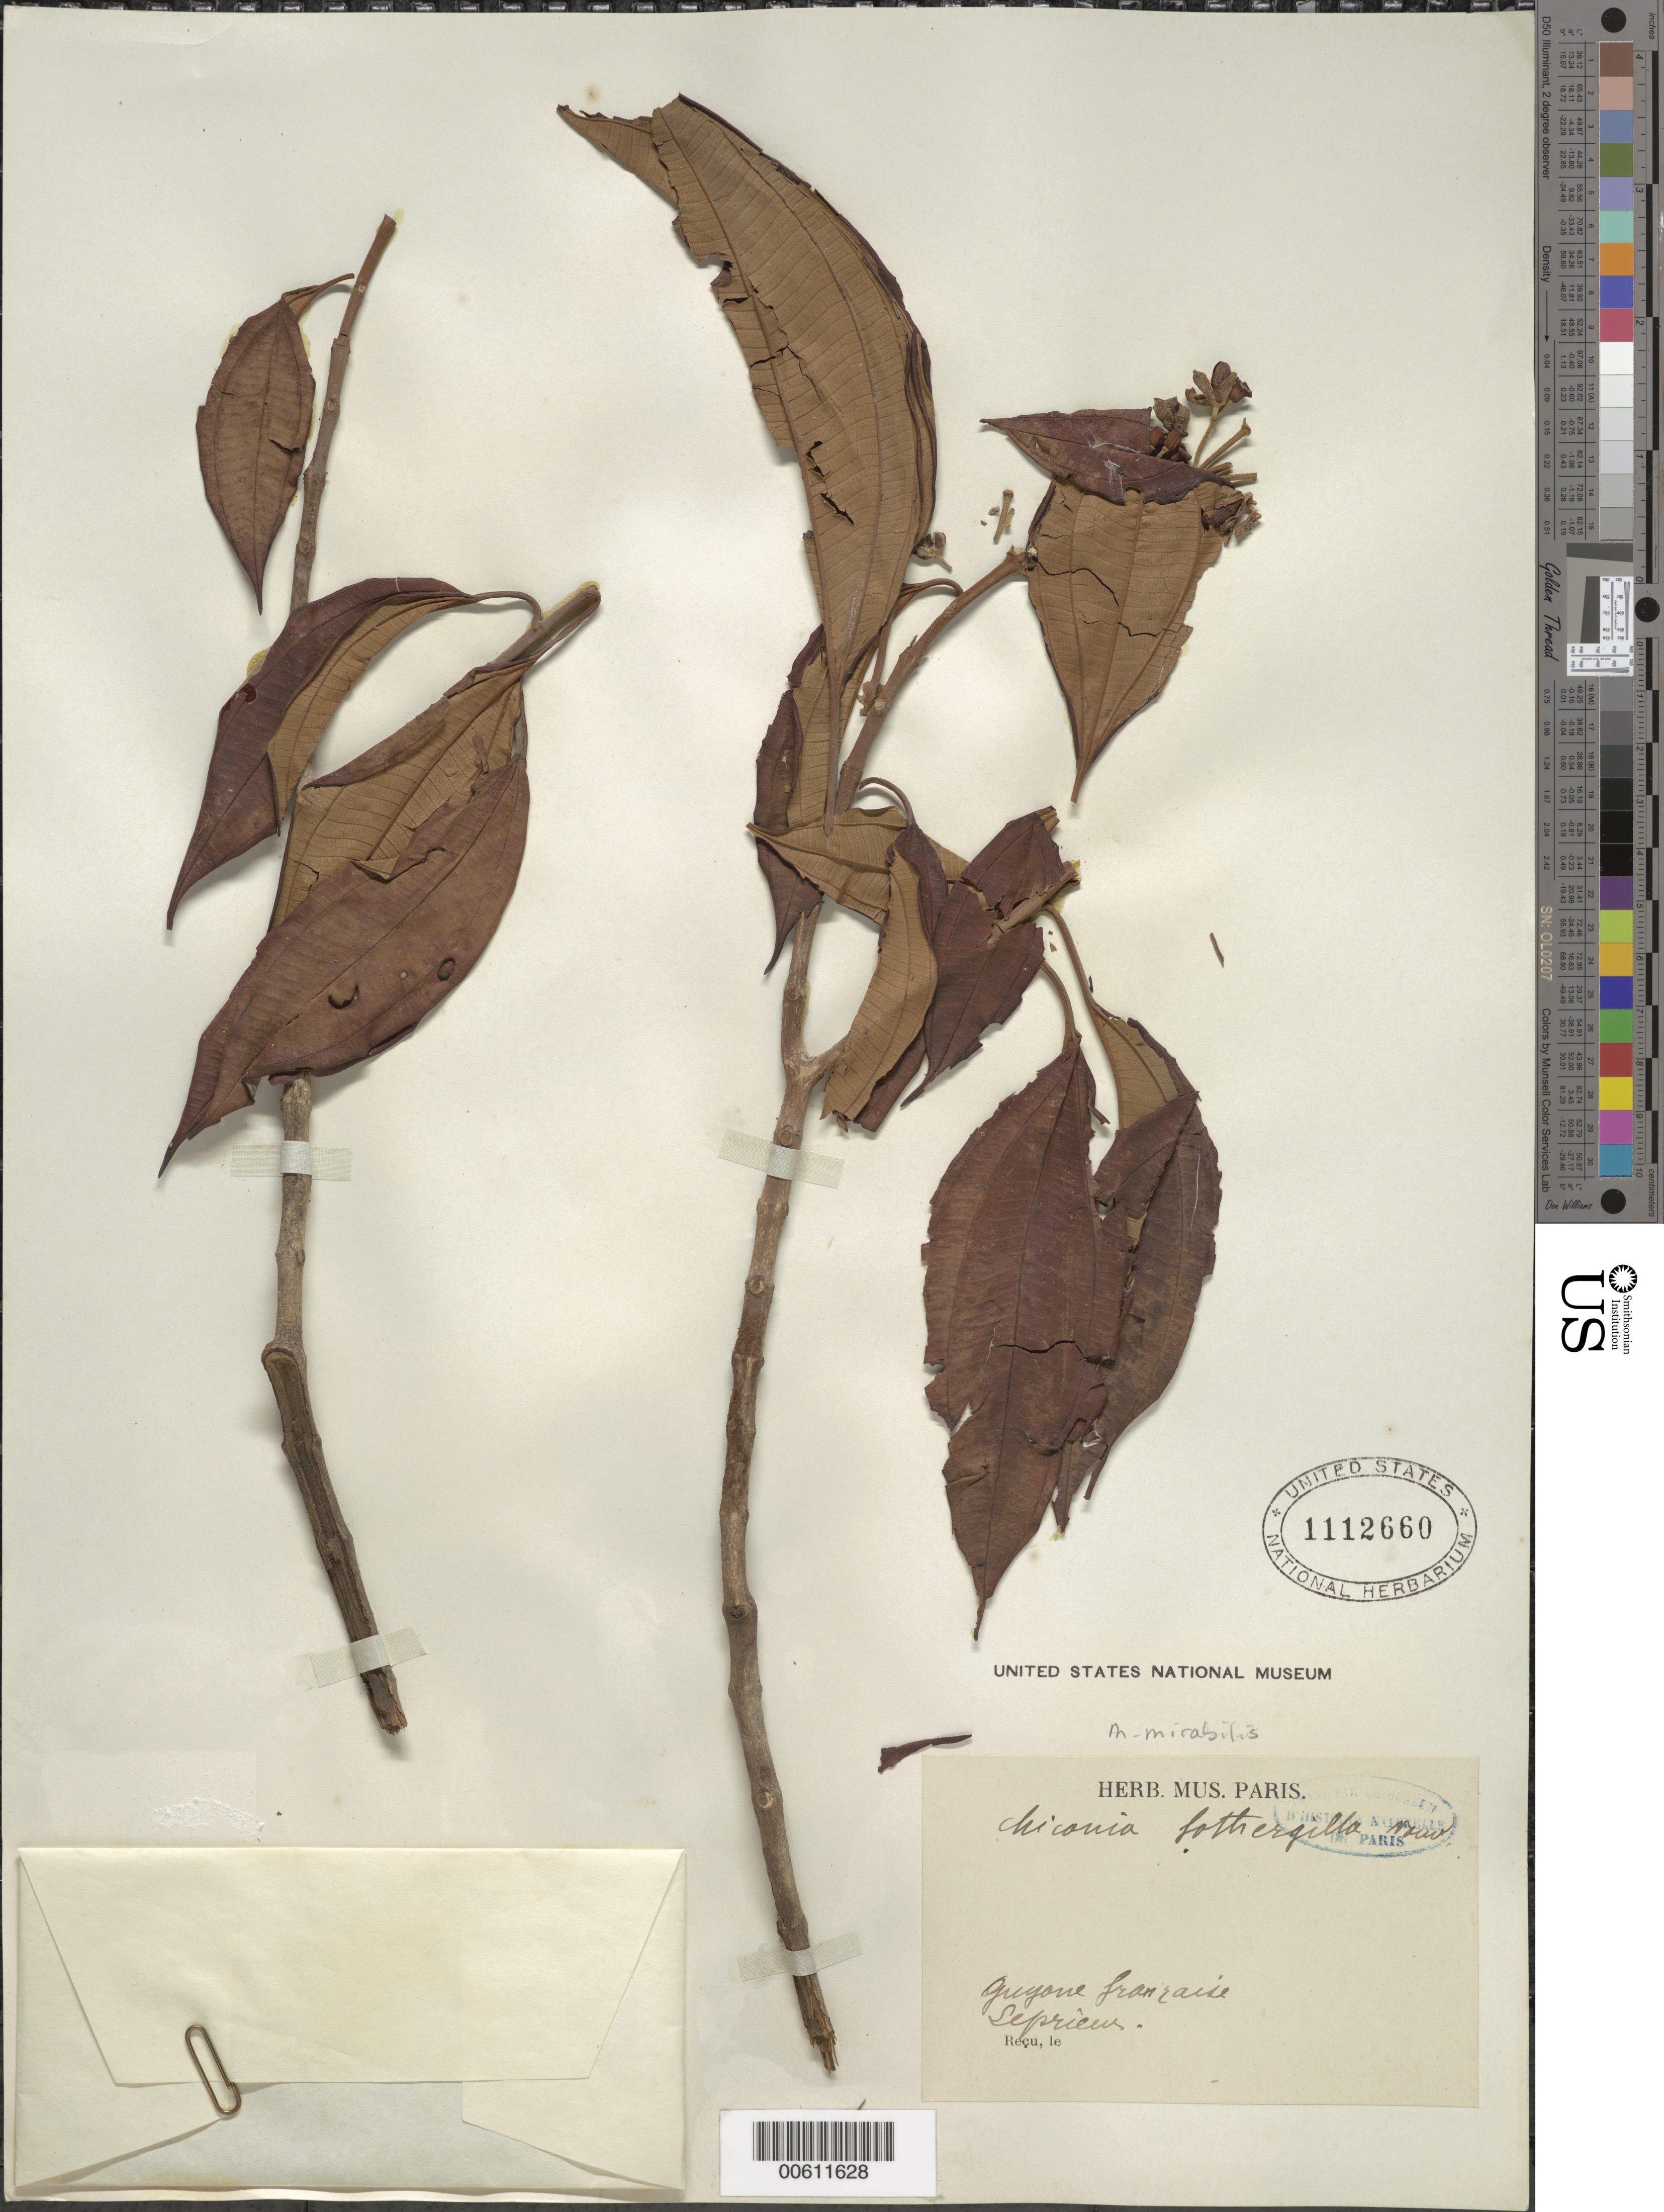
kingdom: Plantae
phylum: Tracheophyta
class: Magnoliopsida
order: Myrtales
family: Melastomataceae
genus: Miconia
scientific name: Miconia mirabilis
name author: (Aubl.) L.O. Williams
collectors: F. M. R. Leprieur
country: French Guiana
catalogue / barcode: US 1112660